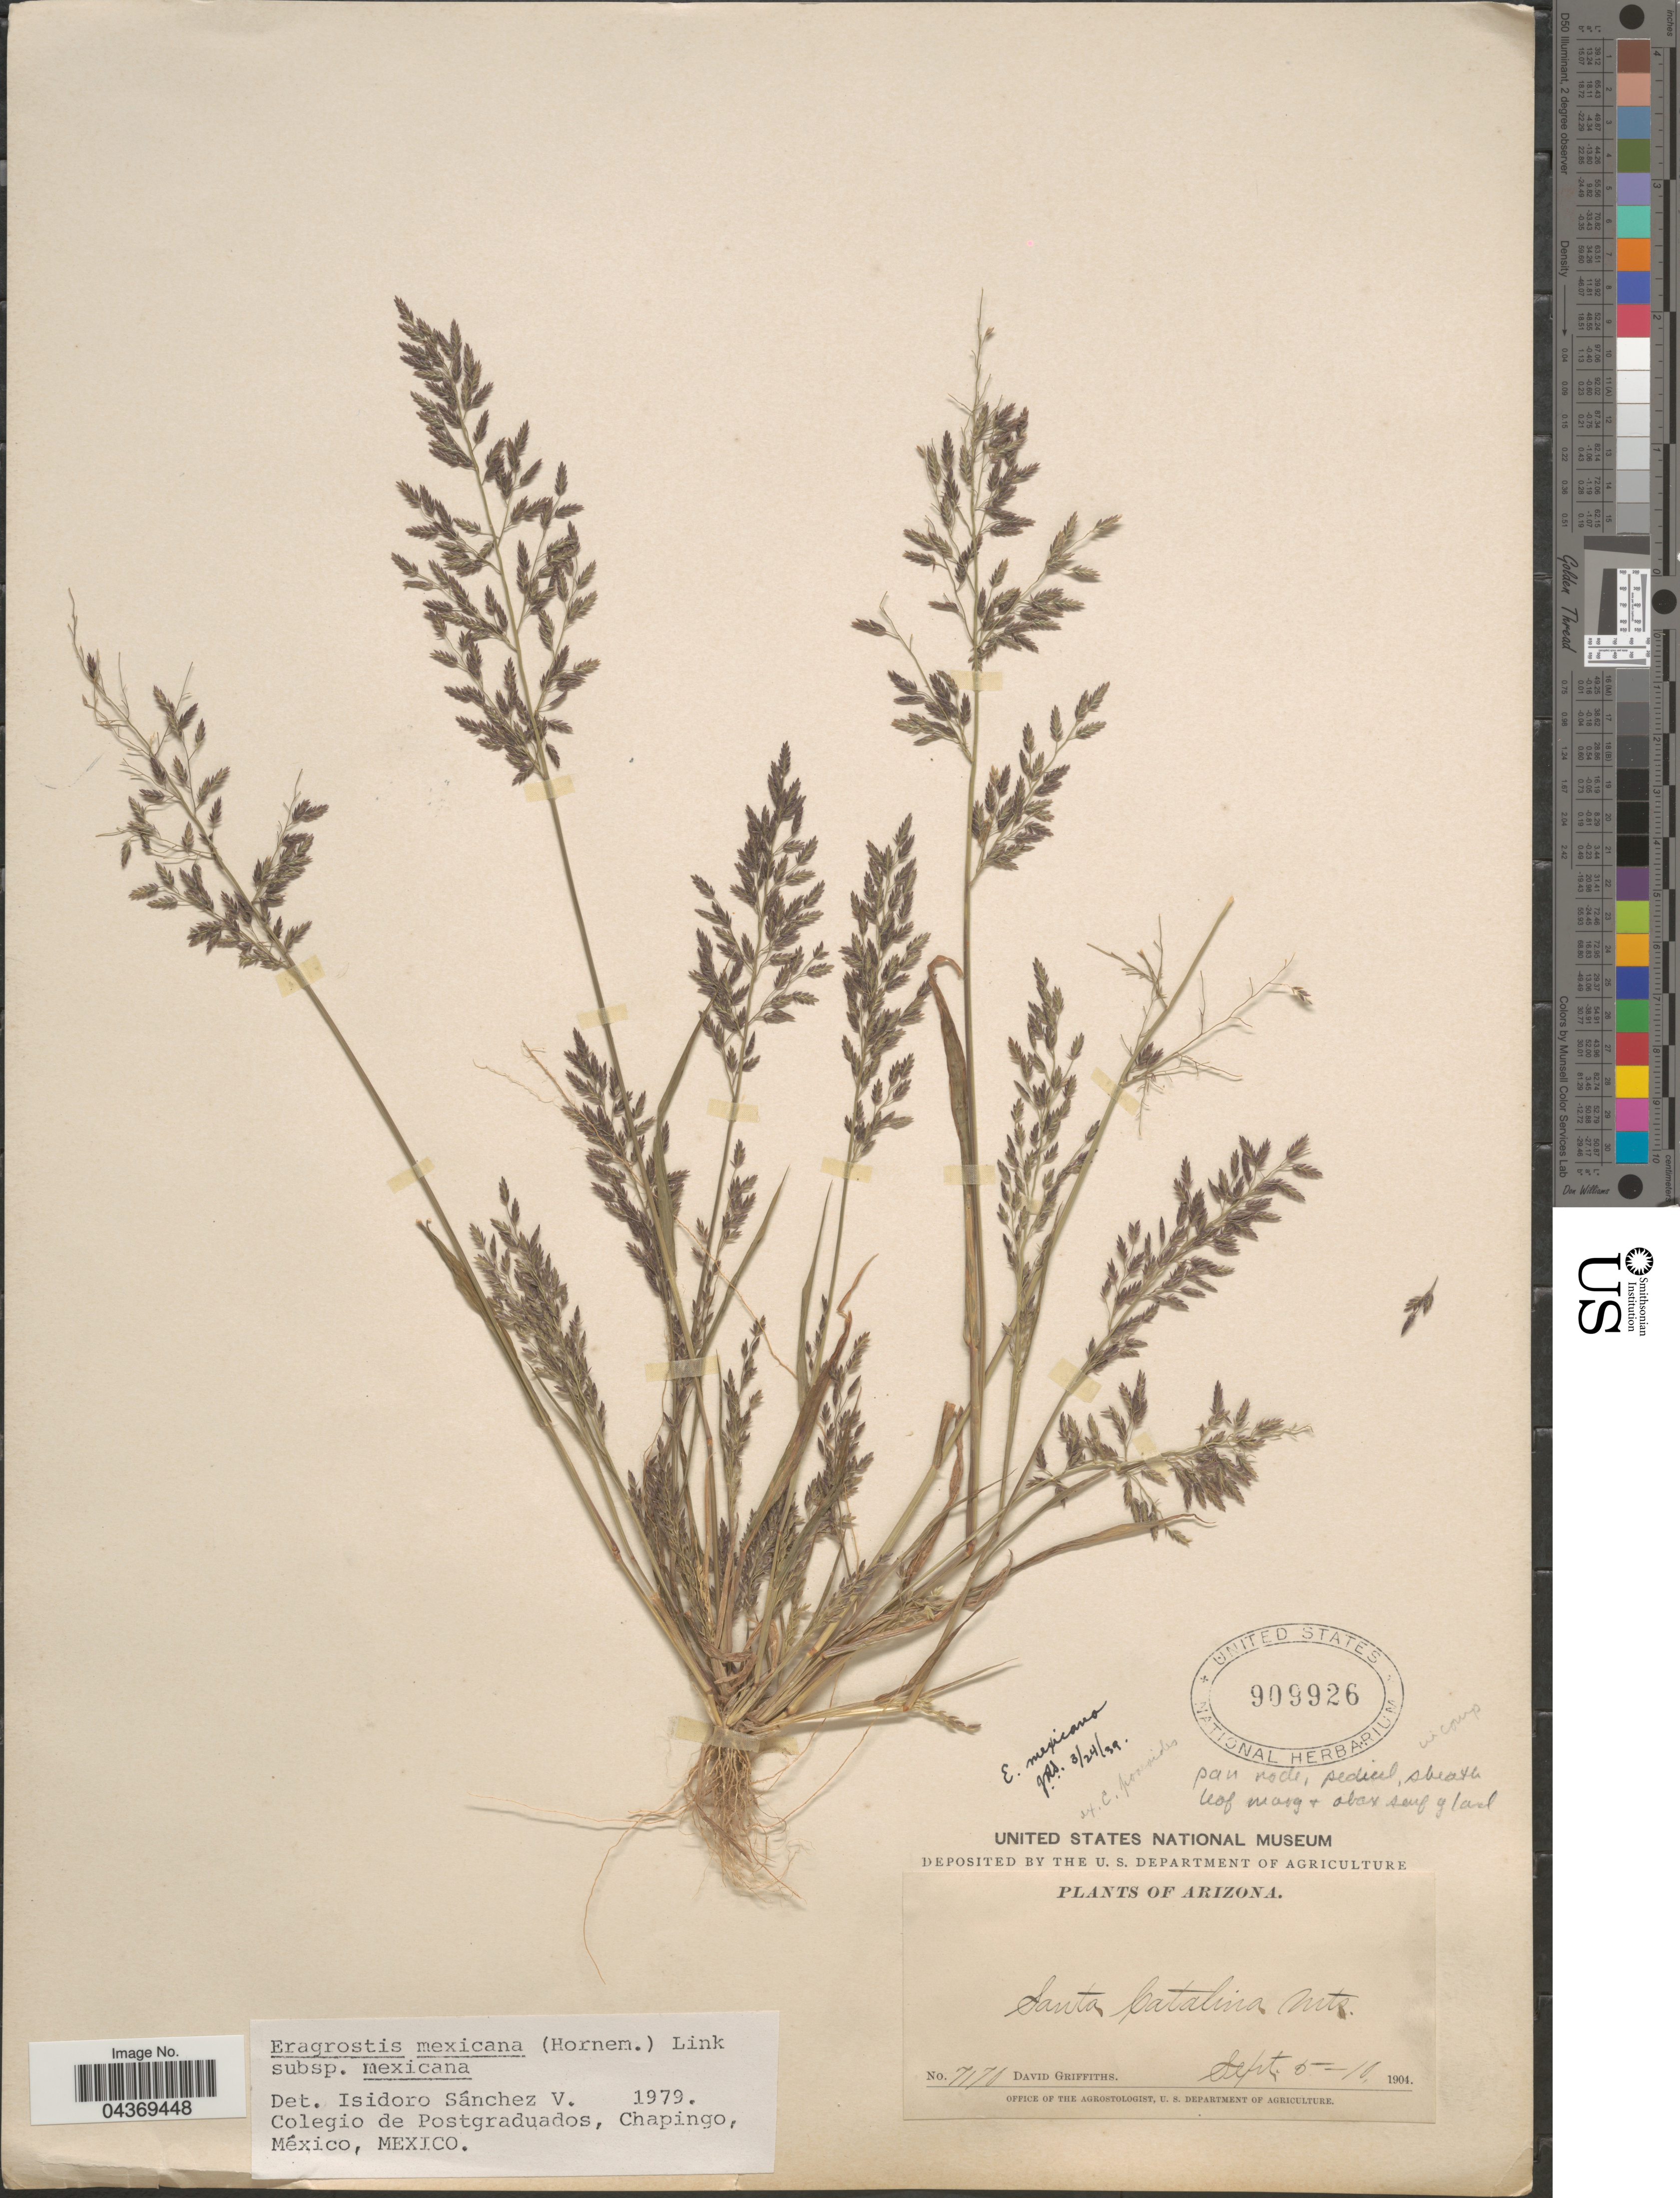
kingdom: Plantae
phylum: Tracheophyta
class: Liliopsida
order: Poales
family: Poaceae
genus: Eragrostis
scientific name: Eragrostis mexicana subsp. mexicana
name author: (Hornem.) Link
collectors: D. Griffiths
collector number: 7170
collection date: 1904-09-05/1904-09-10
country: United States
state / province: Arizona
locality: Santa Catalina Mts.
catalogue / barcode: US 909926